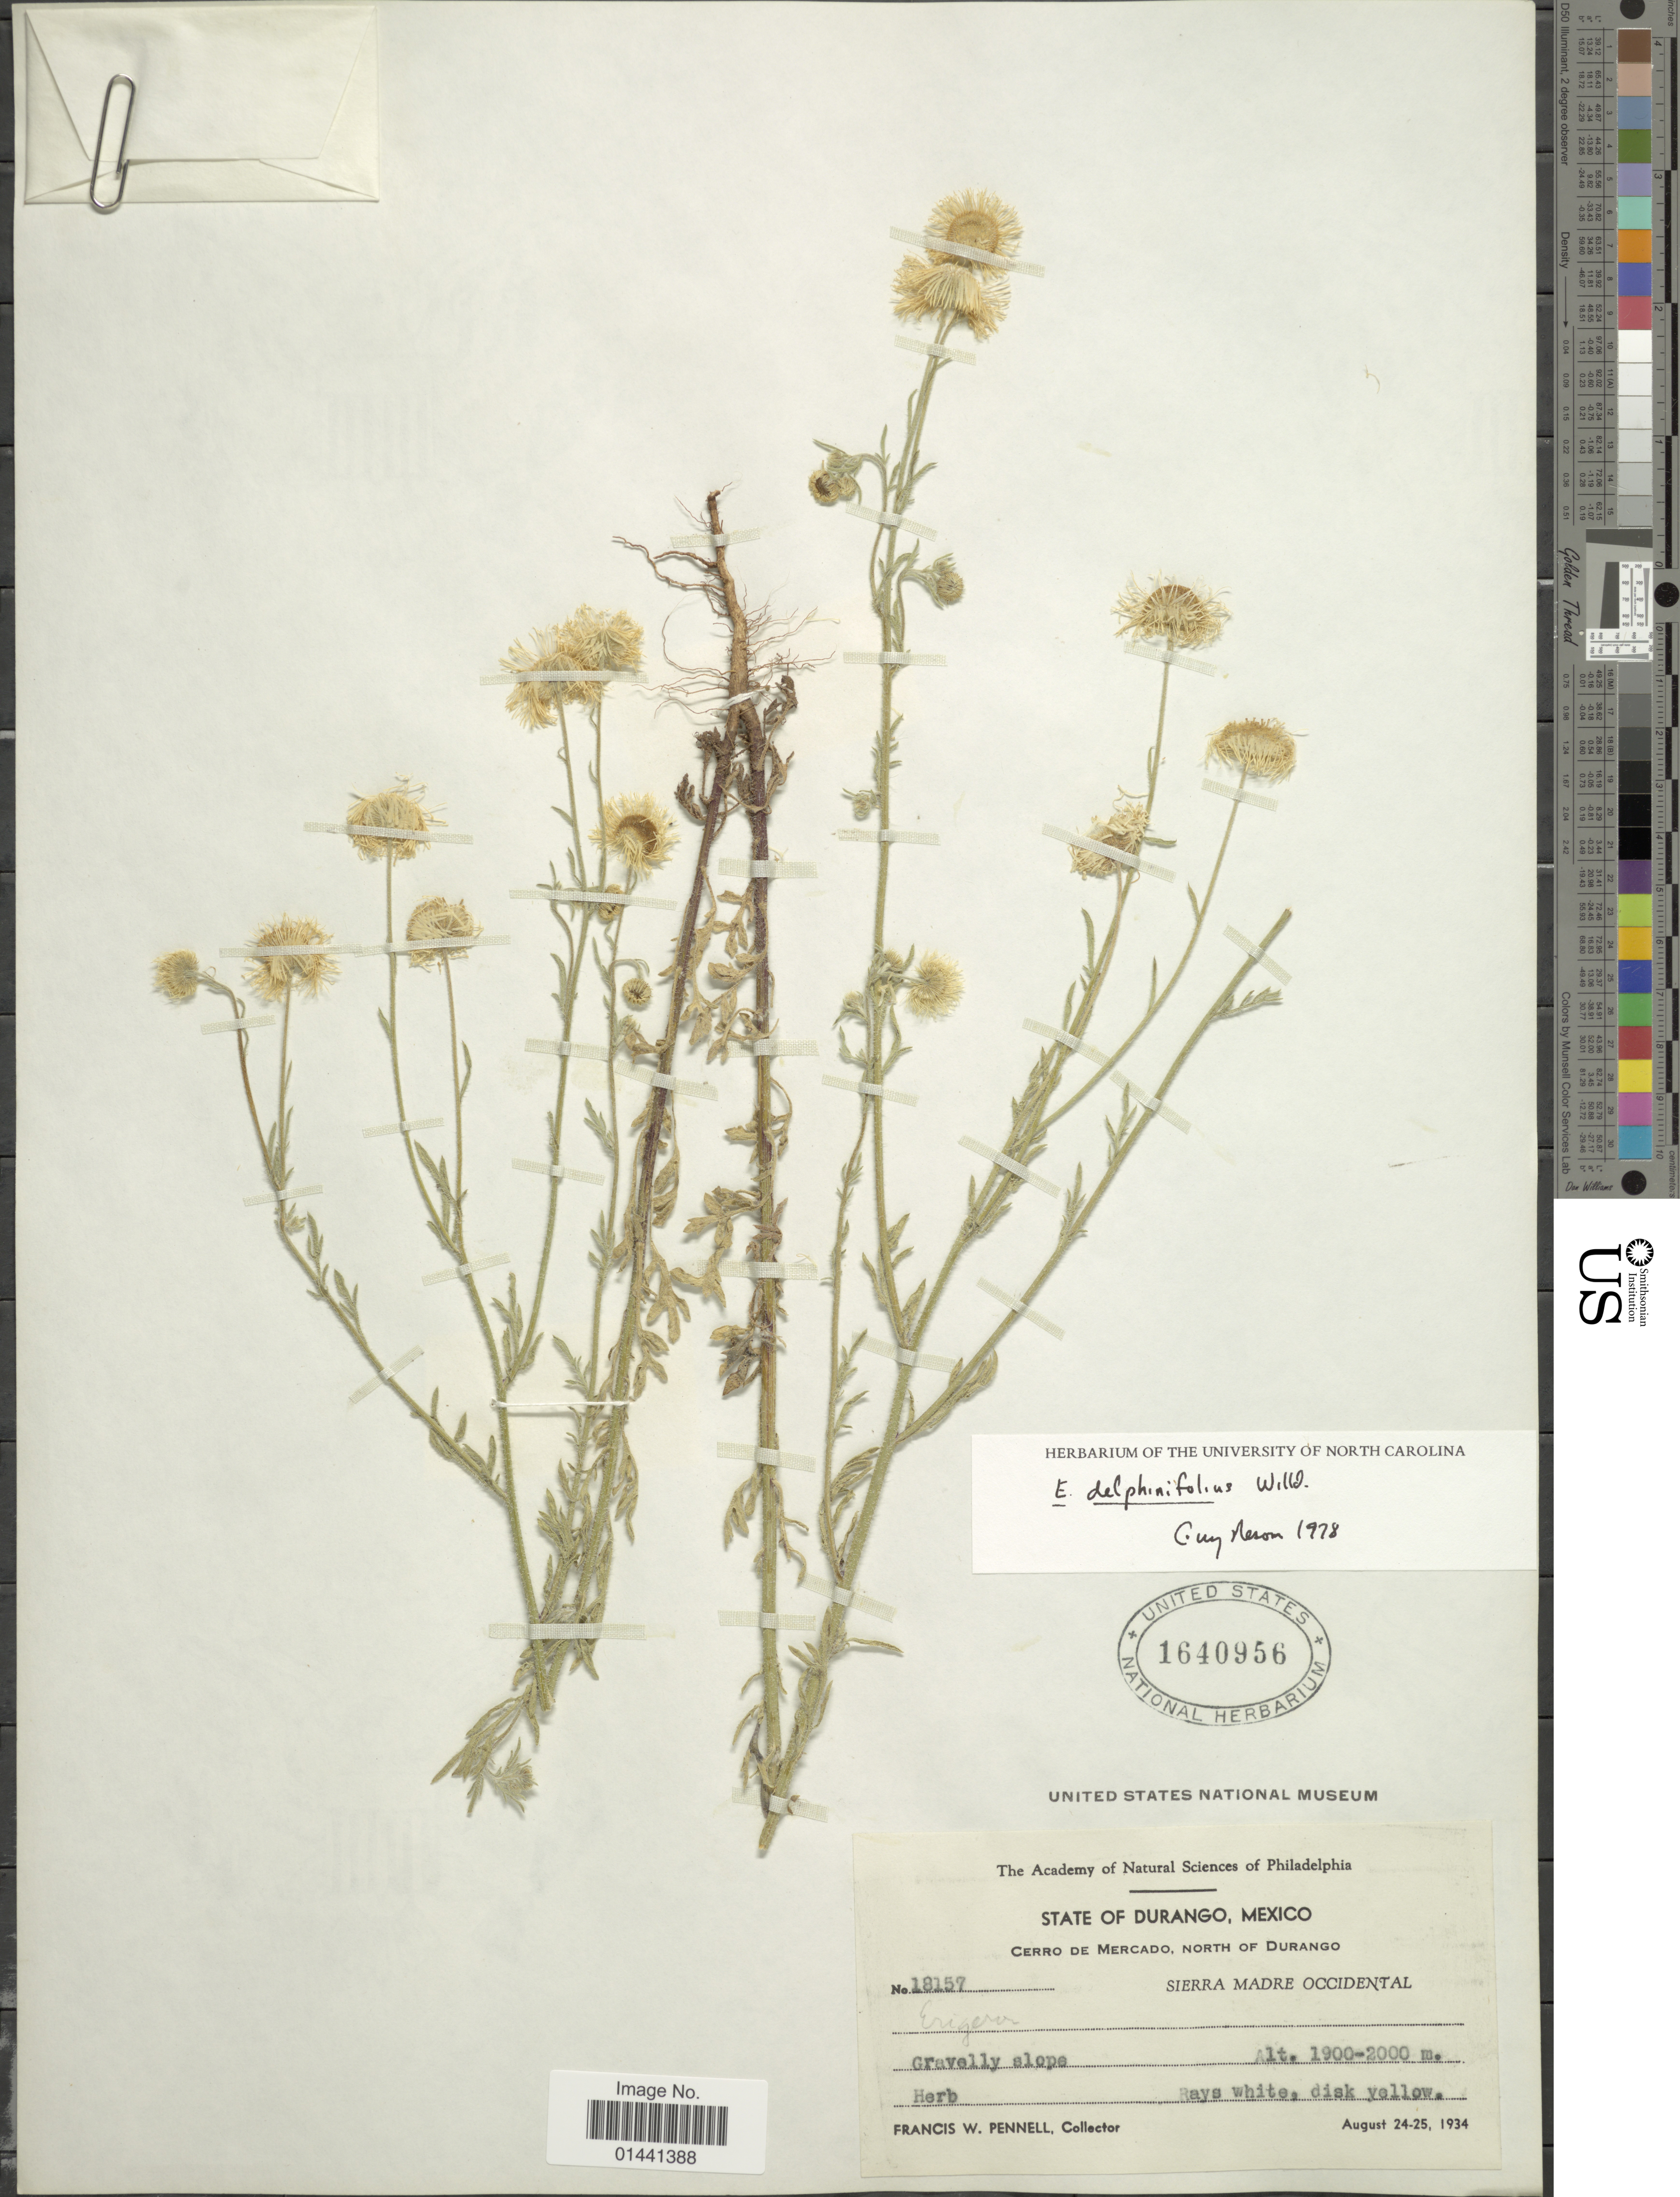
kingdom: Plantae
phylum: Tracheophyta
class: Magnoliopsida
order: Asterales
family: Asteraceae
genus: Erigeron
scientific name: Erigeron delphinifolius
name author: Willd.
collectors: F. W. Pennell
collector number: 18157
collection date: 1934-08-24/1934-08-25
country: Mexico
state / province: Durango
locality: Cerro de Mercado, North of Durango, Sierra Madre Occidental, gravelly slope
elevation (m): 1900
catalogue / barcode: US 1640956